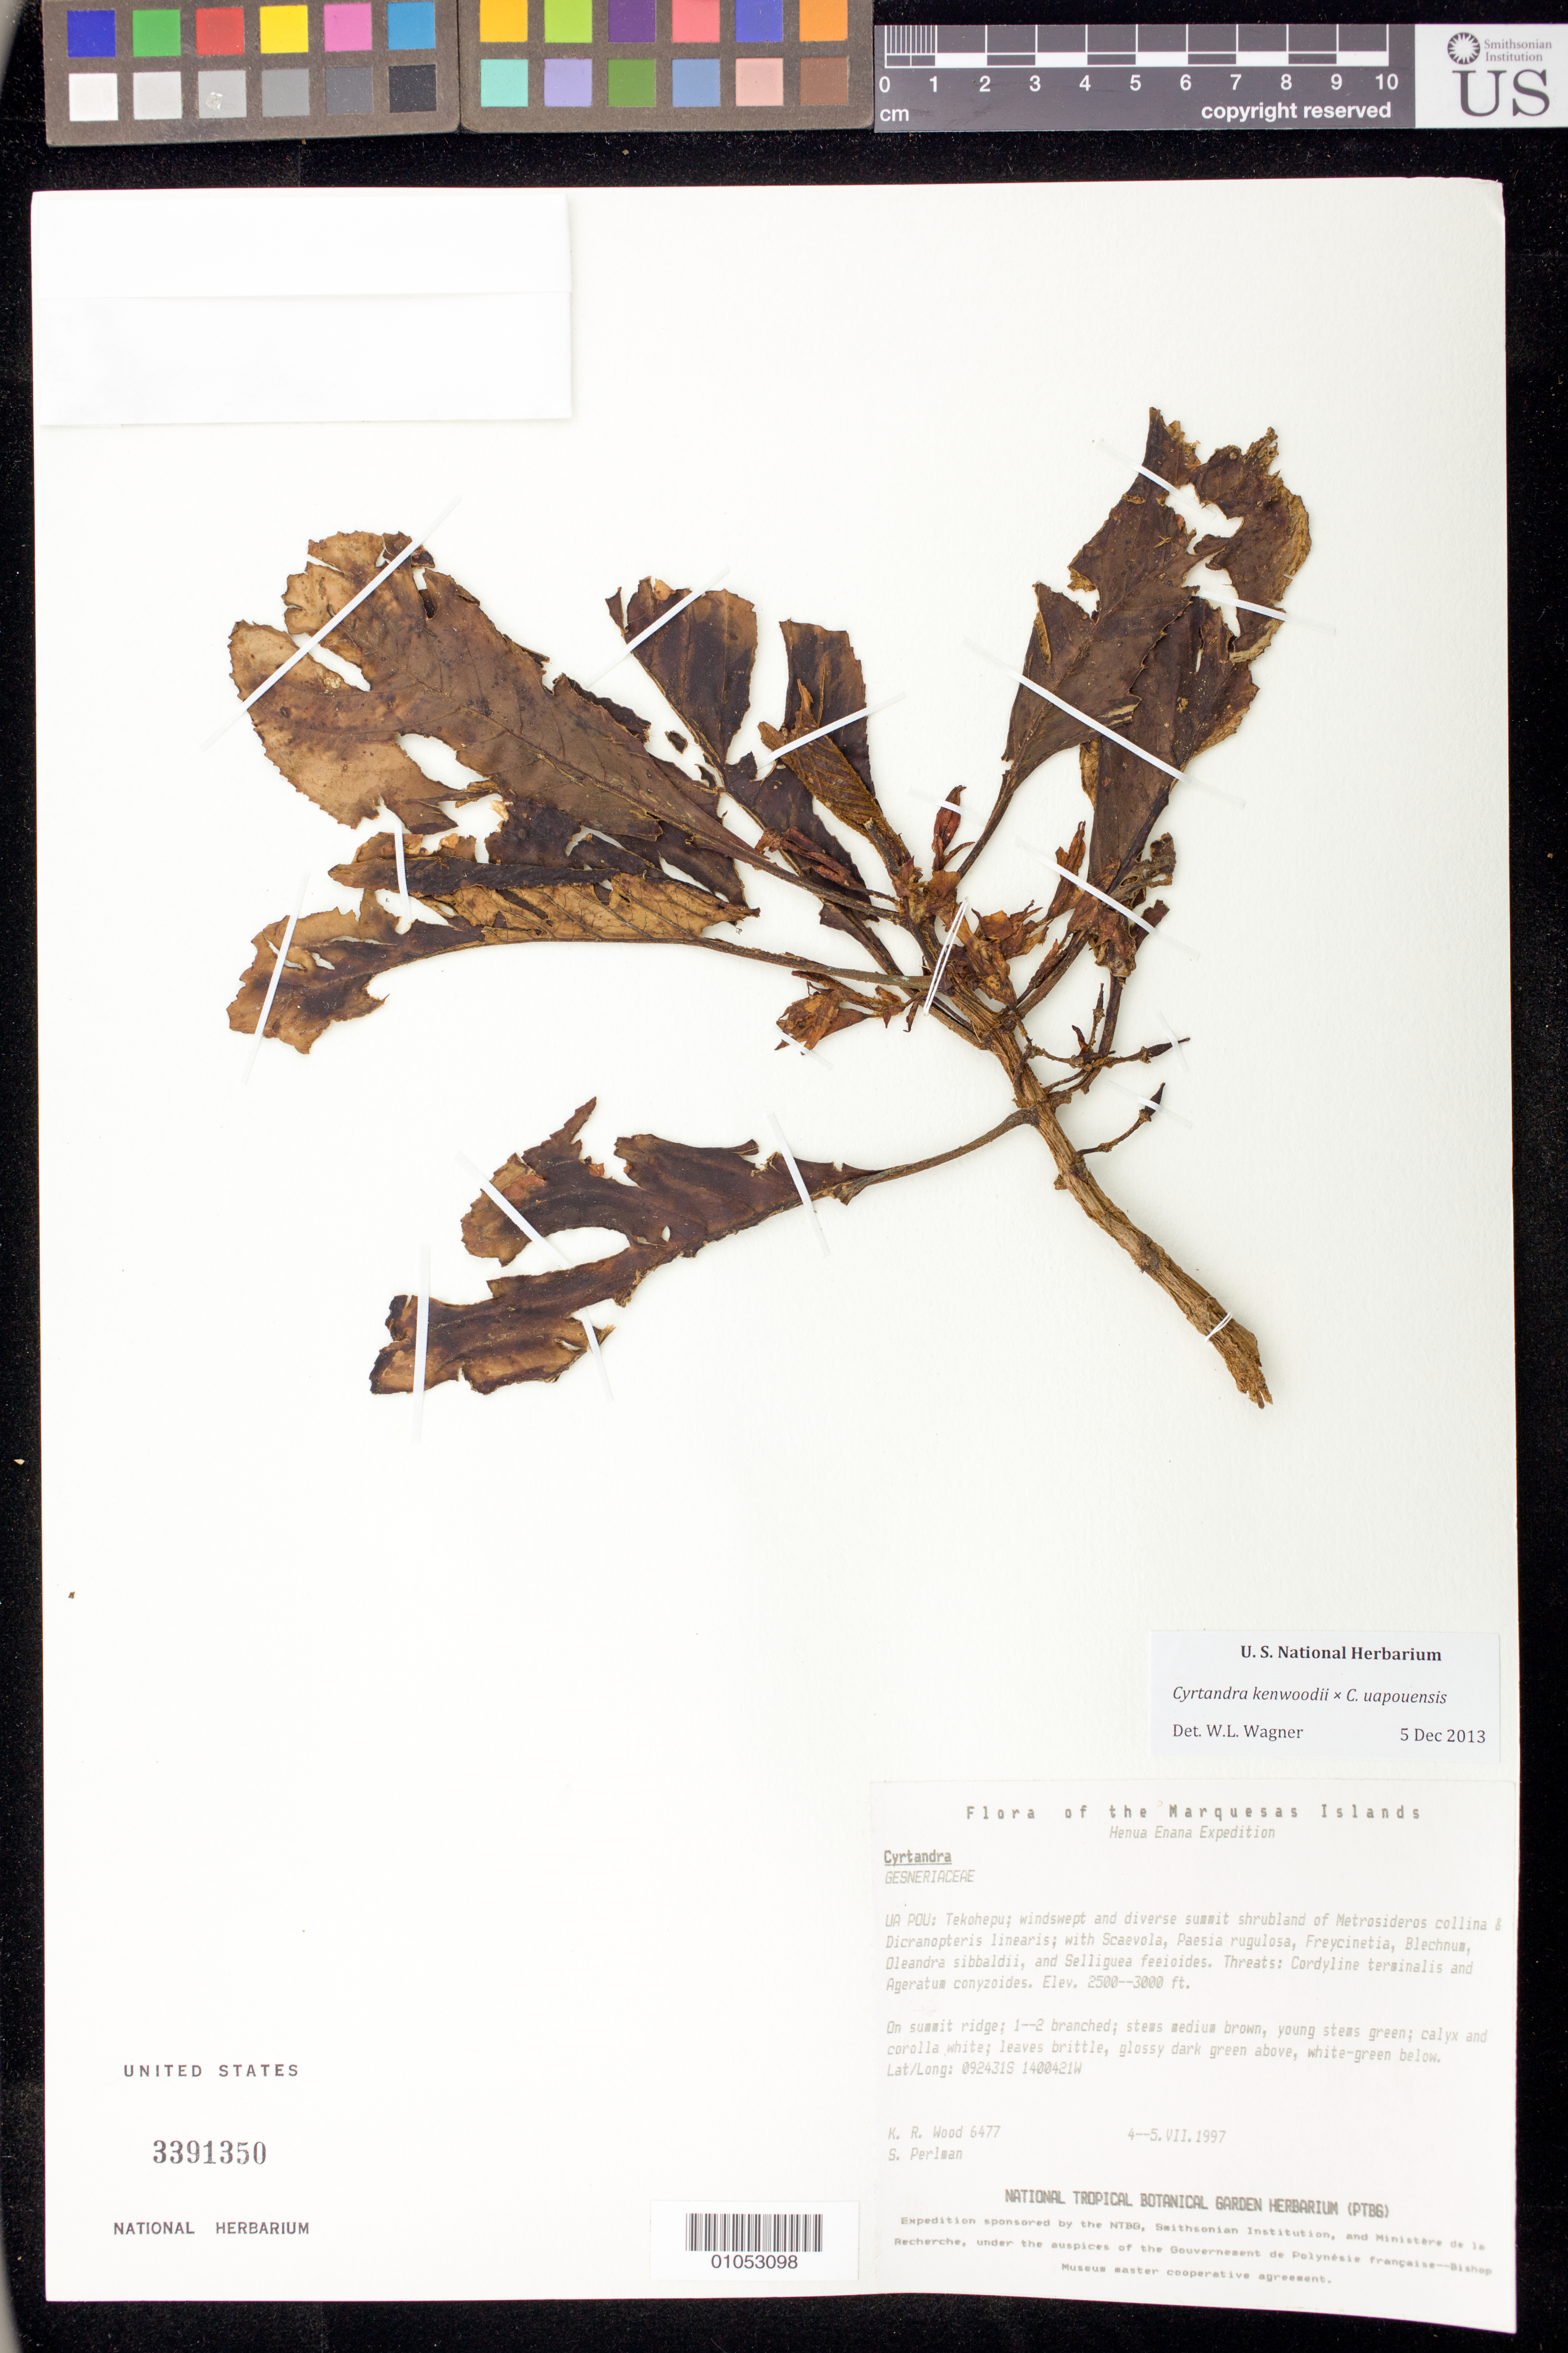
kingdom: Plantae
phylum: Tracheophyta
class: Magnoliopsida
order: Lamiales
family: Gesneriaceae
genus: Cyrtandra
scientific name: Cyrtandra kenwoodii x C. uapouensis W.L. Wagner & Lorence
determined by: Wagner, W. L., (BOT), Smithsonian Institution - National Museum of Natural History (UNITED STATES)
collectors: K. R. Wood & S. P. Perlman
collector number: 6477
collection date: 1997-07-04/1997-07-05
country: French Polynesia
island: Ua Pou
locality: Tekoheupu, summit ridge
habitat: Windswept shrubland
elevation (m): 762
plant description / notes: Cordyline terminalis, Ageratum conyzoides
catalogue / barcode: US 3391350